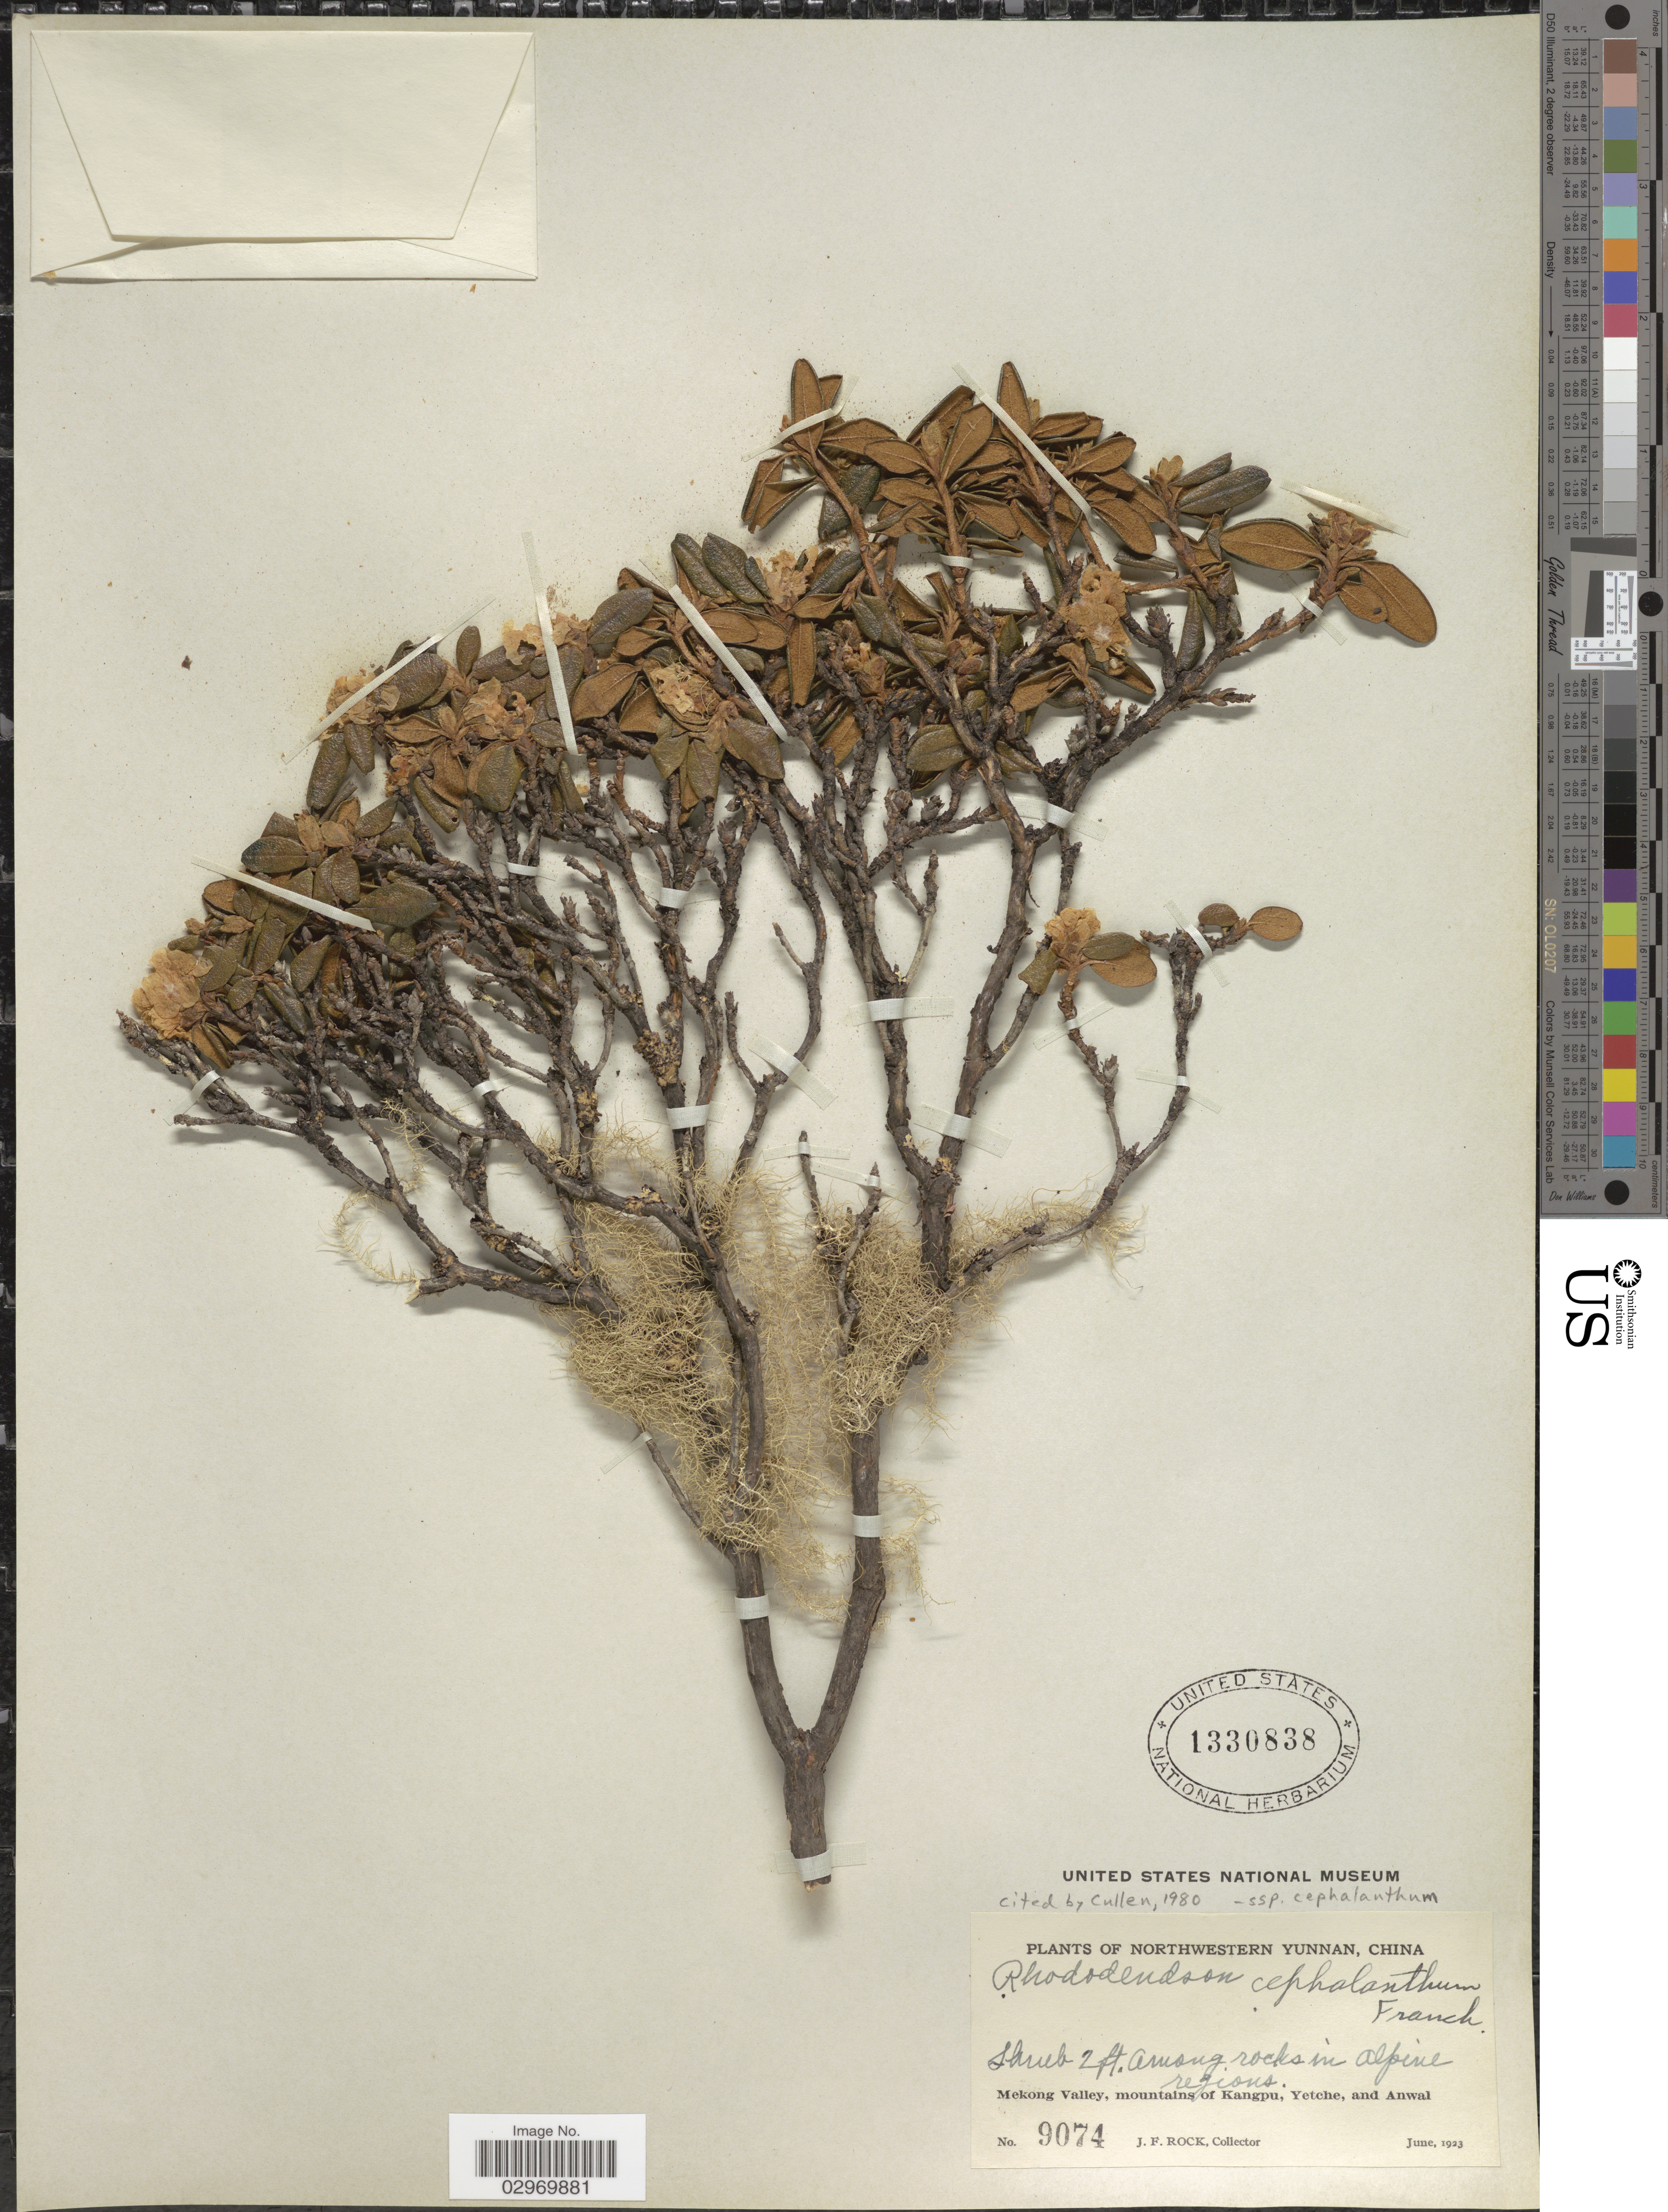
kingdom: Plantae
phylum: Tracheophyta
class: Magnoliopsida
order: Ericales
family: Ericaceae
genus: Rhododendron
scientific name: Rhododendron cephalanthum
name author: Franch.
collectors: J. Rock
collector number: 9074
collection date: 1923-06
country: China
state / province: Yunnan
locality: Northwestern Yunnan, Mekong Valley, mountains of Kangpu, Yetche, and Anwal.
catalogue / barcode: US 1330838